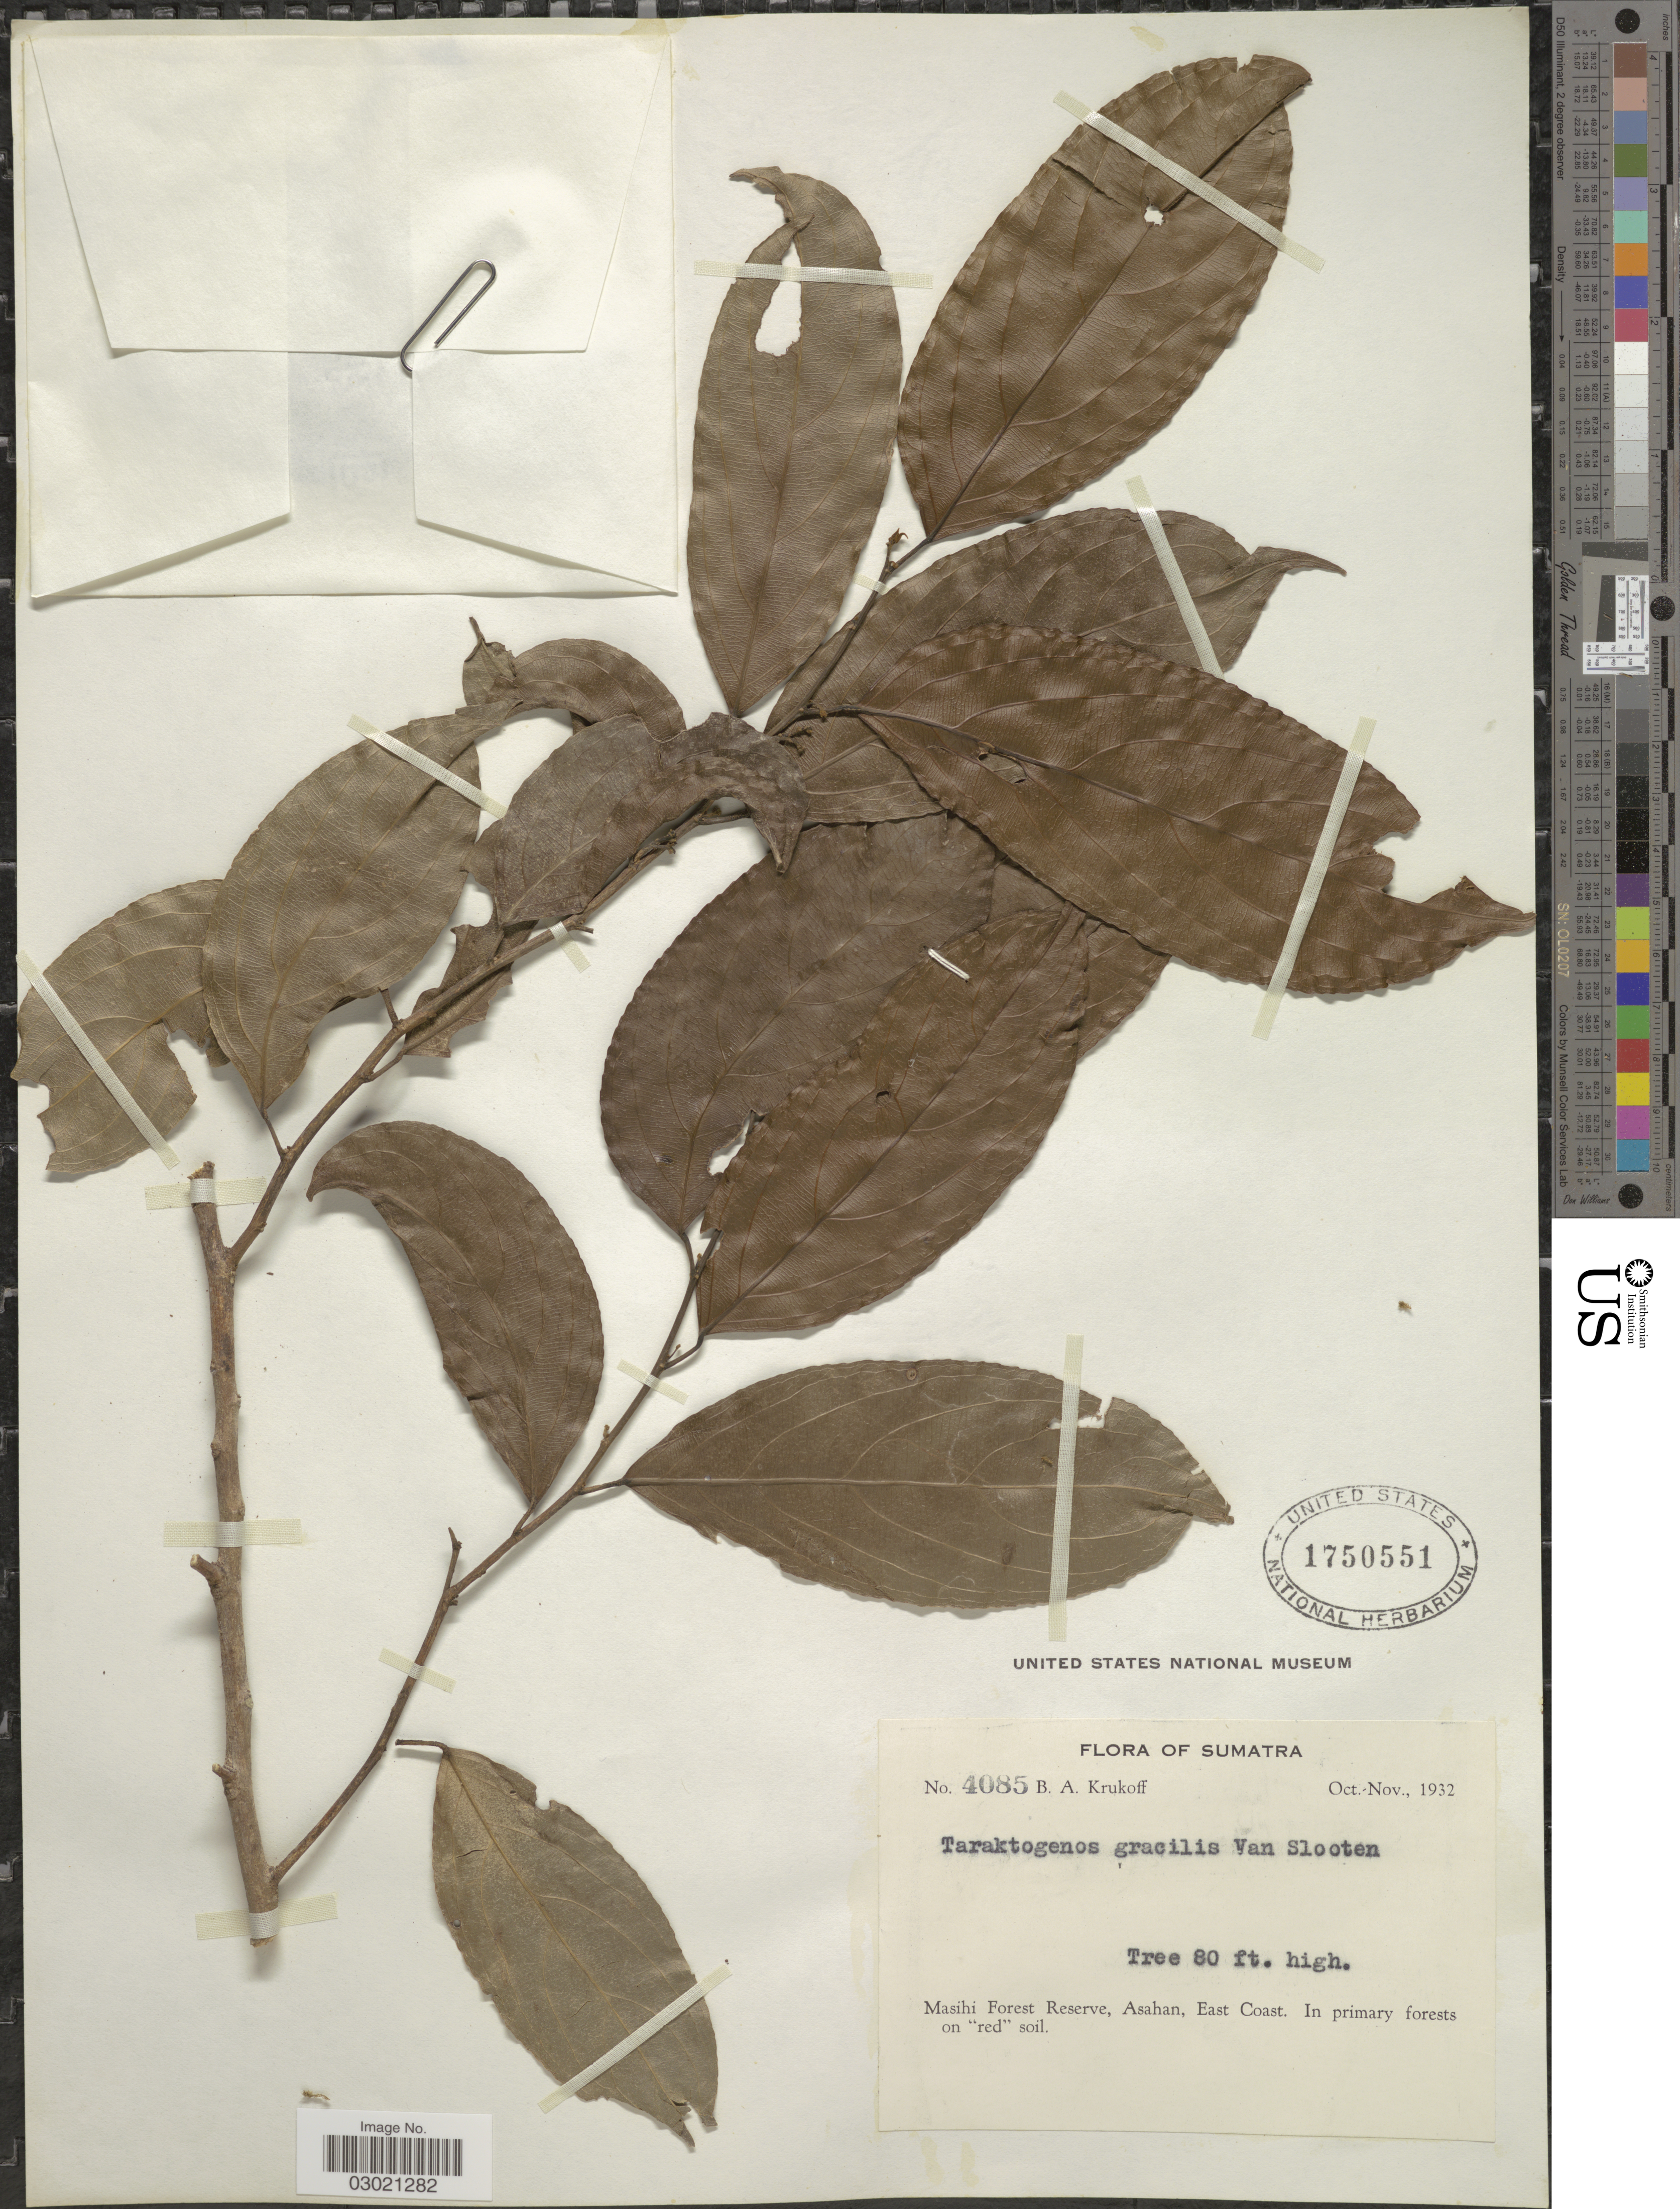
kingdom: Plantae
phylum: Tracheophyta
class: Magnoliopsida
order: Malpighiales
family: Achariaceae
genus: Hydnocarpus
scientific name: Hydnocarpus gracilis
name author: Slooten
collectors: B. A. Krukoff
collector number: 4085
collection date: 1932-10/1932-11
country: Indonesia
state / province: Sumatra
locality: Masihi Forest Reserve, Asahan, East Coast.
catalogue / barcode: US 1750551